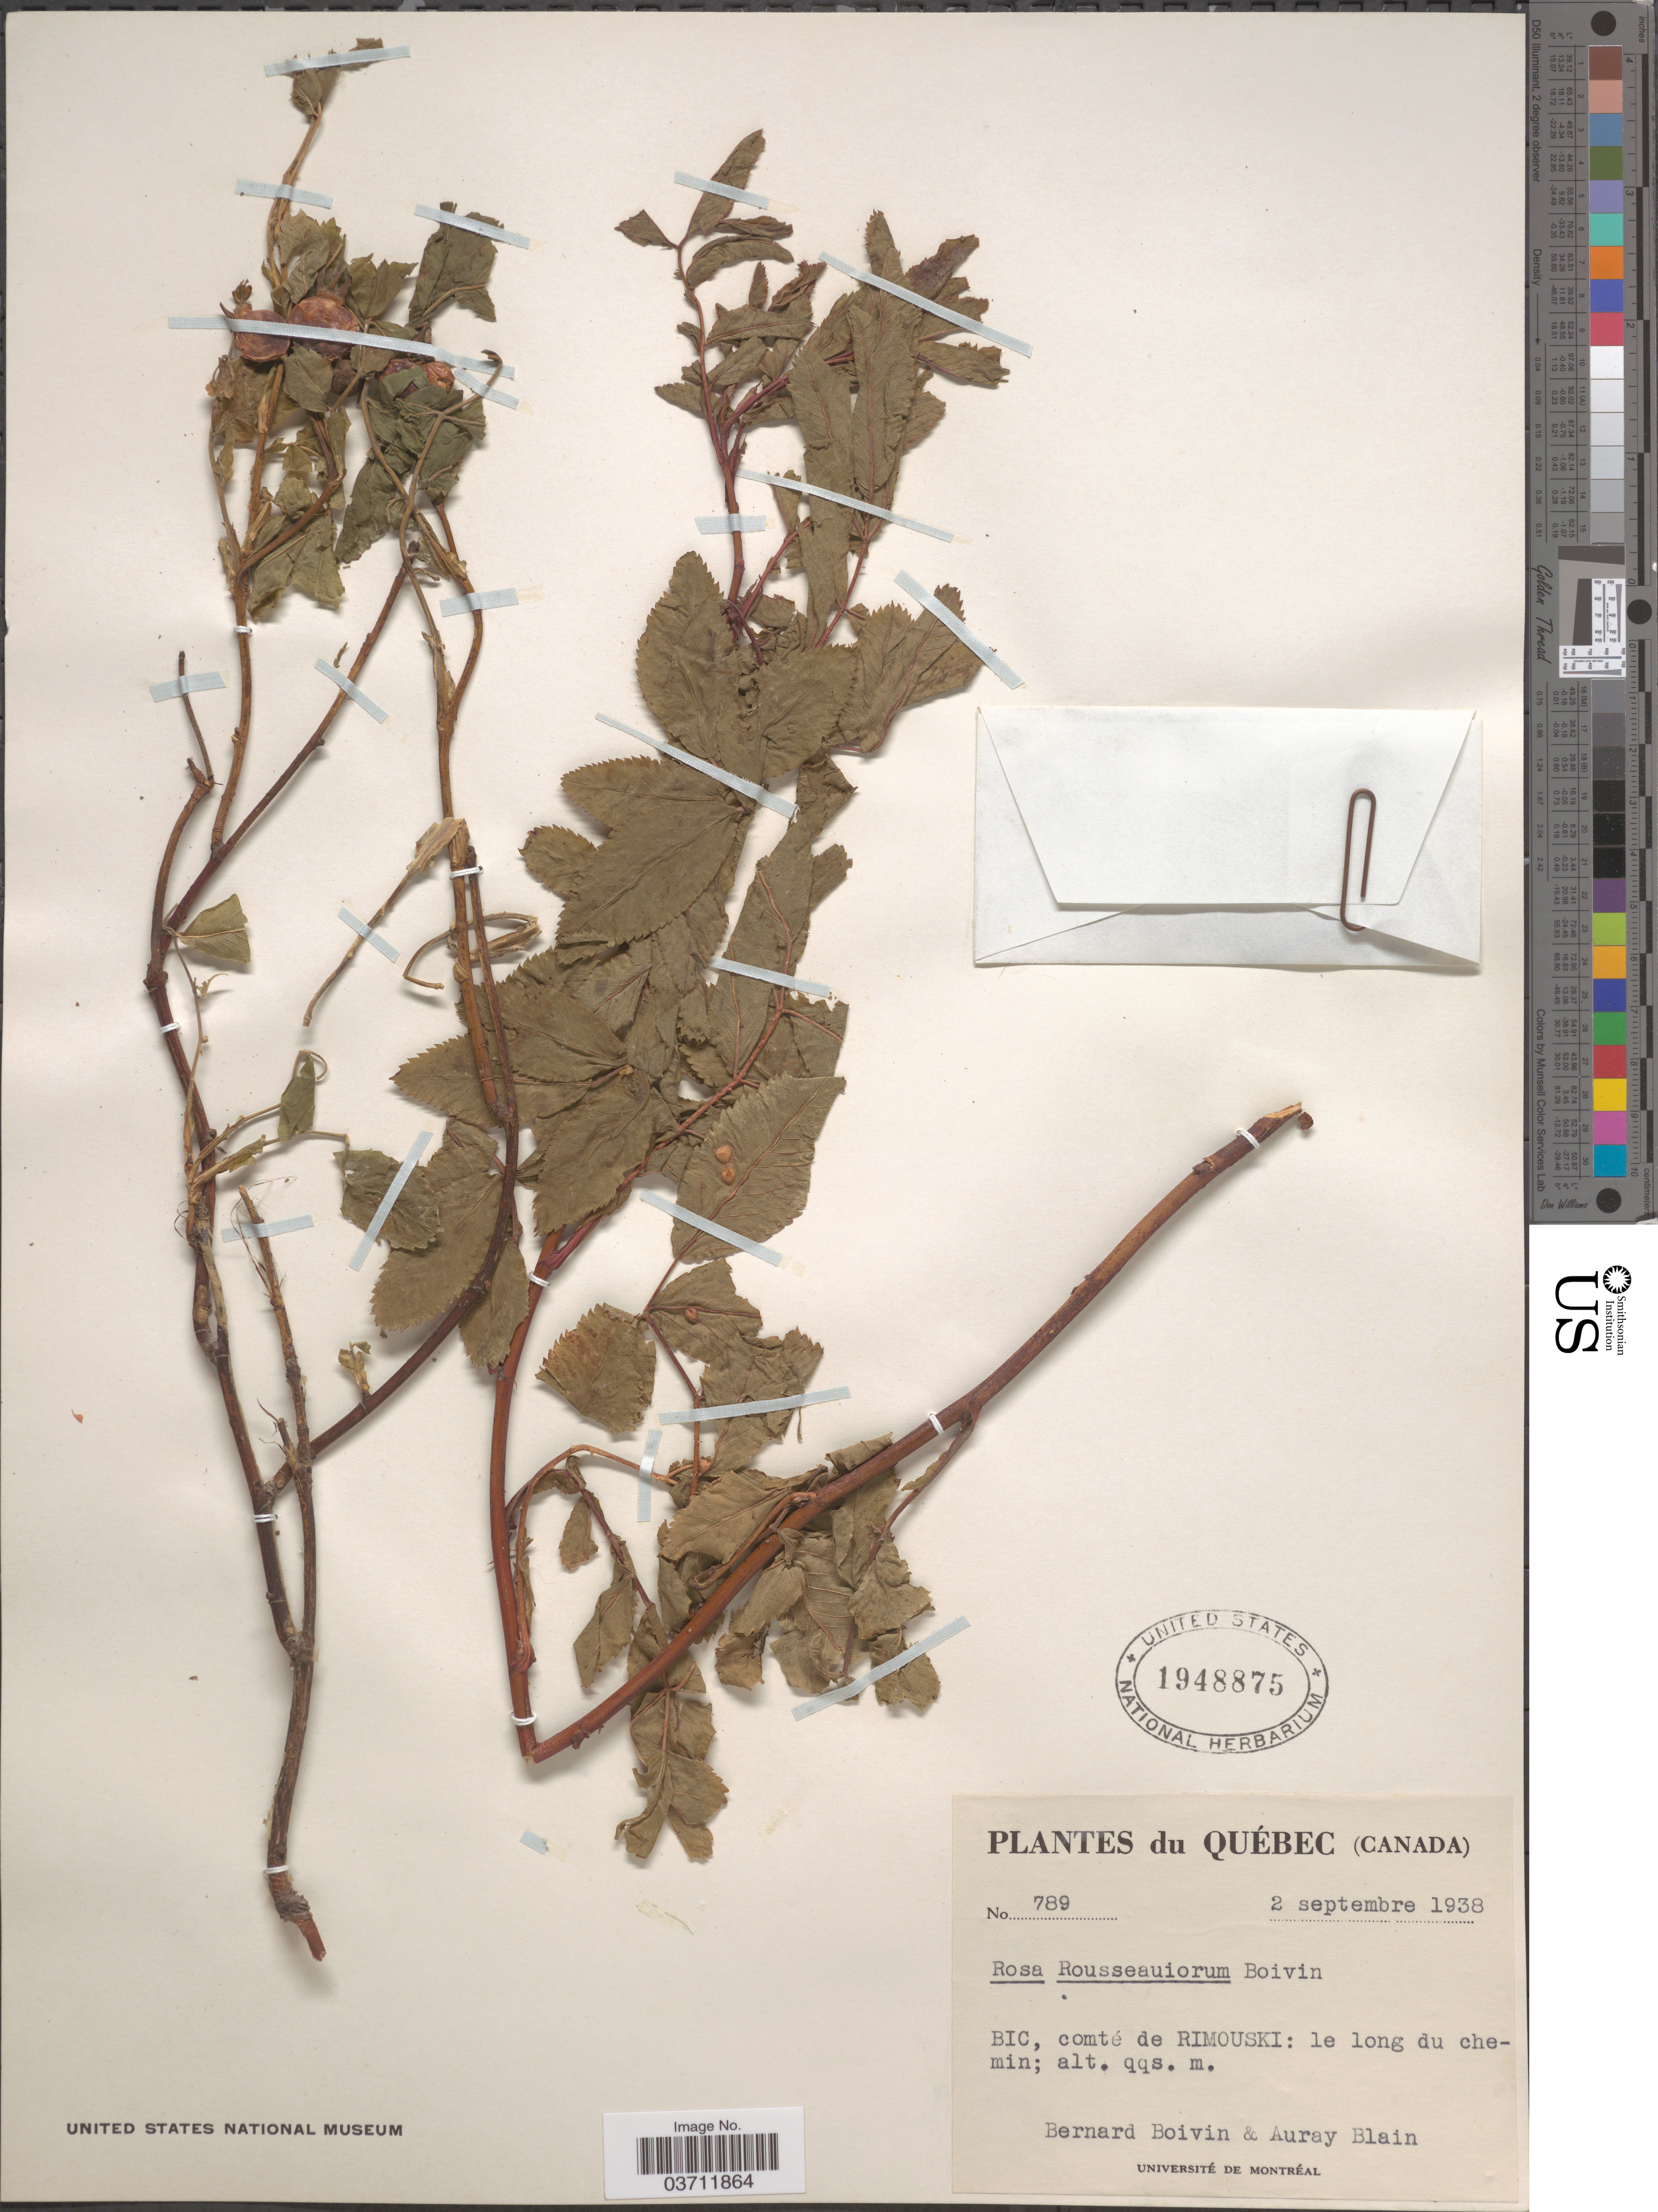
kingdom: Plantae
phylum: Tracheophyta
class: Magnoliopsida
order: Rosales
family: Rosaceae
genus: Rosa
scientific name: Rosa rousseauiorum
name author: B. Boivin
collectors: J. R. B. Boivin & A. Blain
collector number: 789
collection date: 1938-09-02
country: Canada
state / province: Quebec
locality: Bic, comté de Rimouski: le long du chemin.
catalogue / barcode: US 1948875